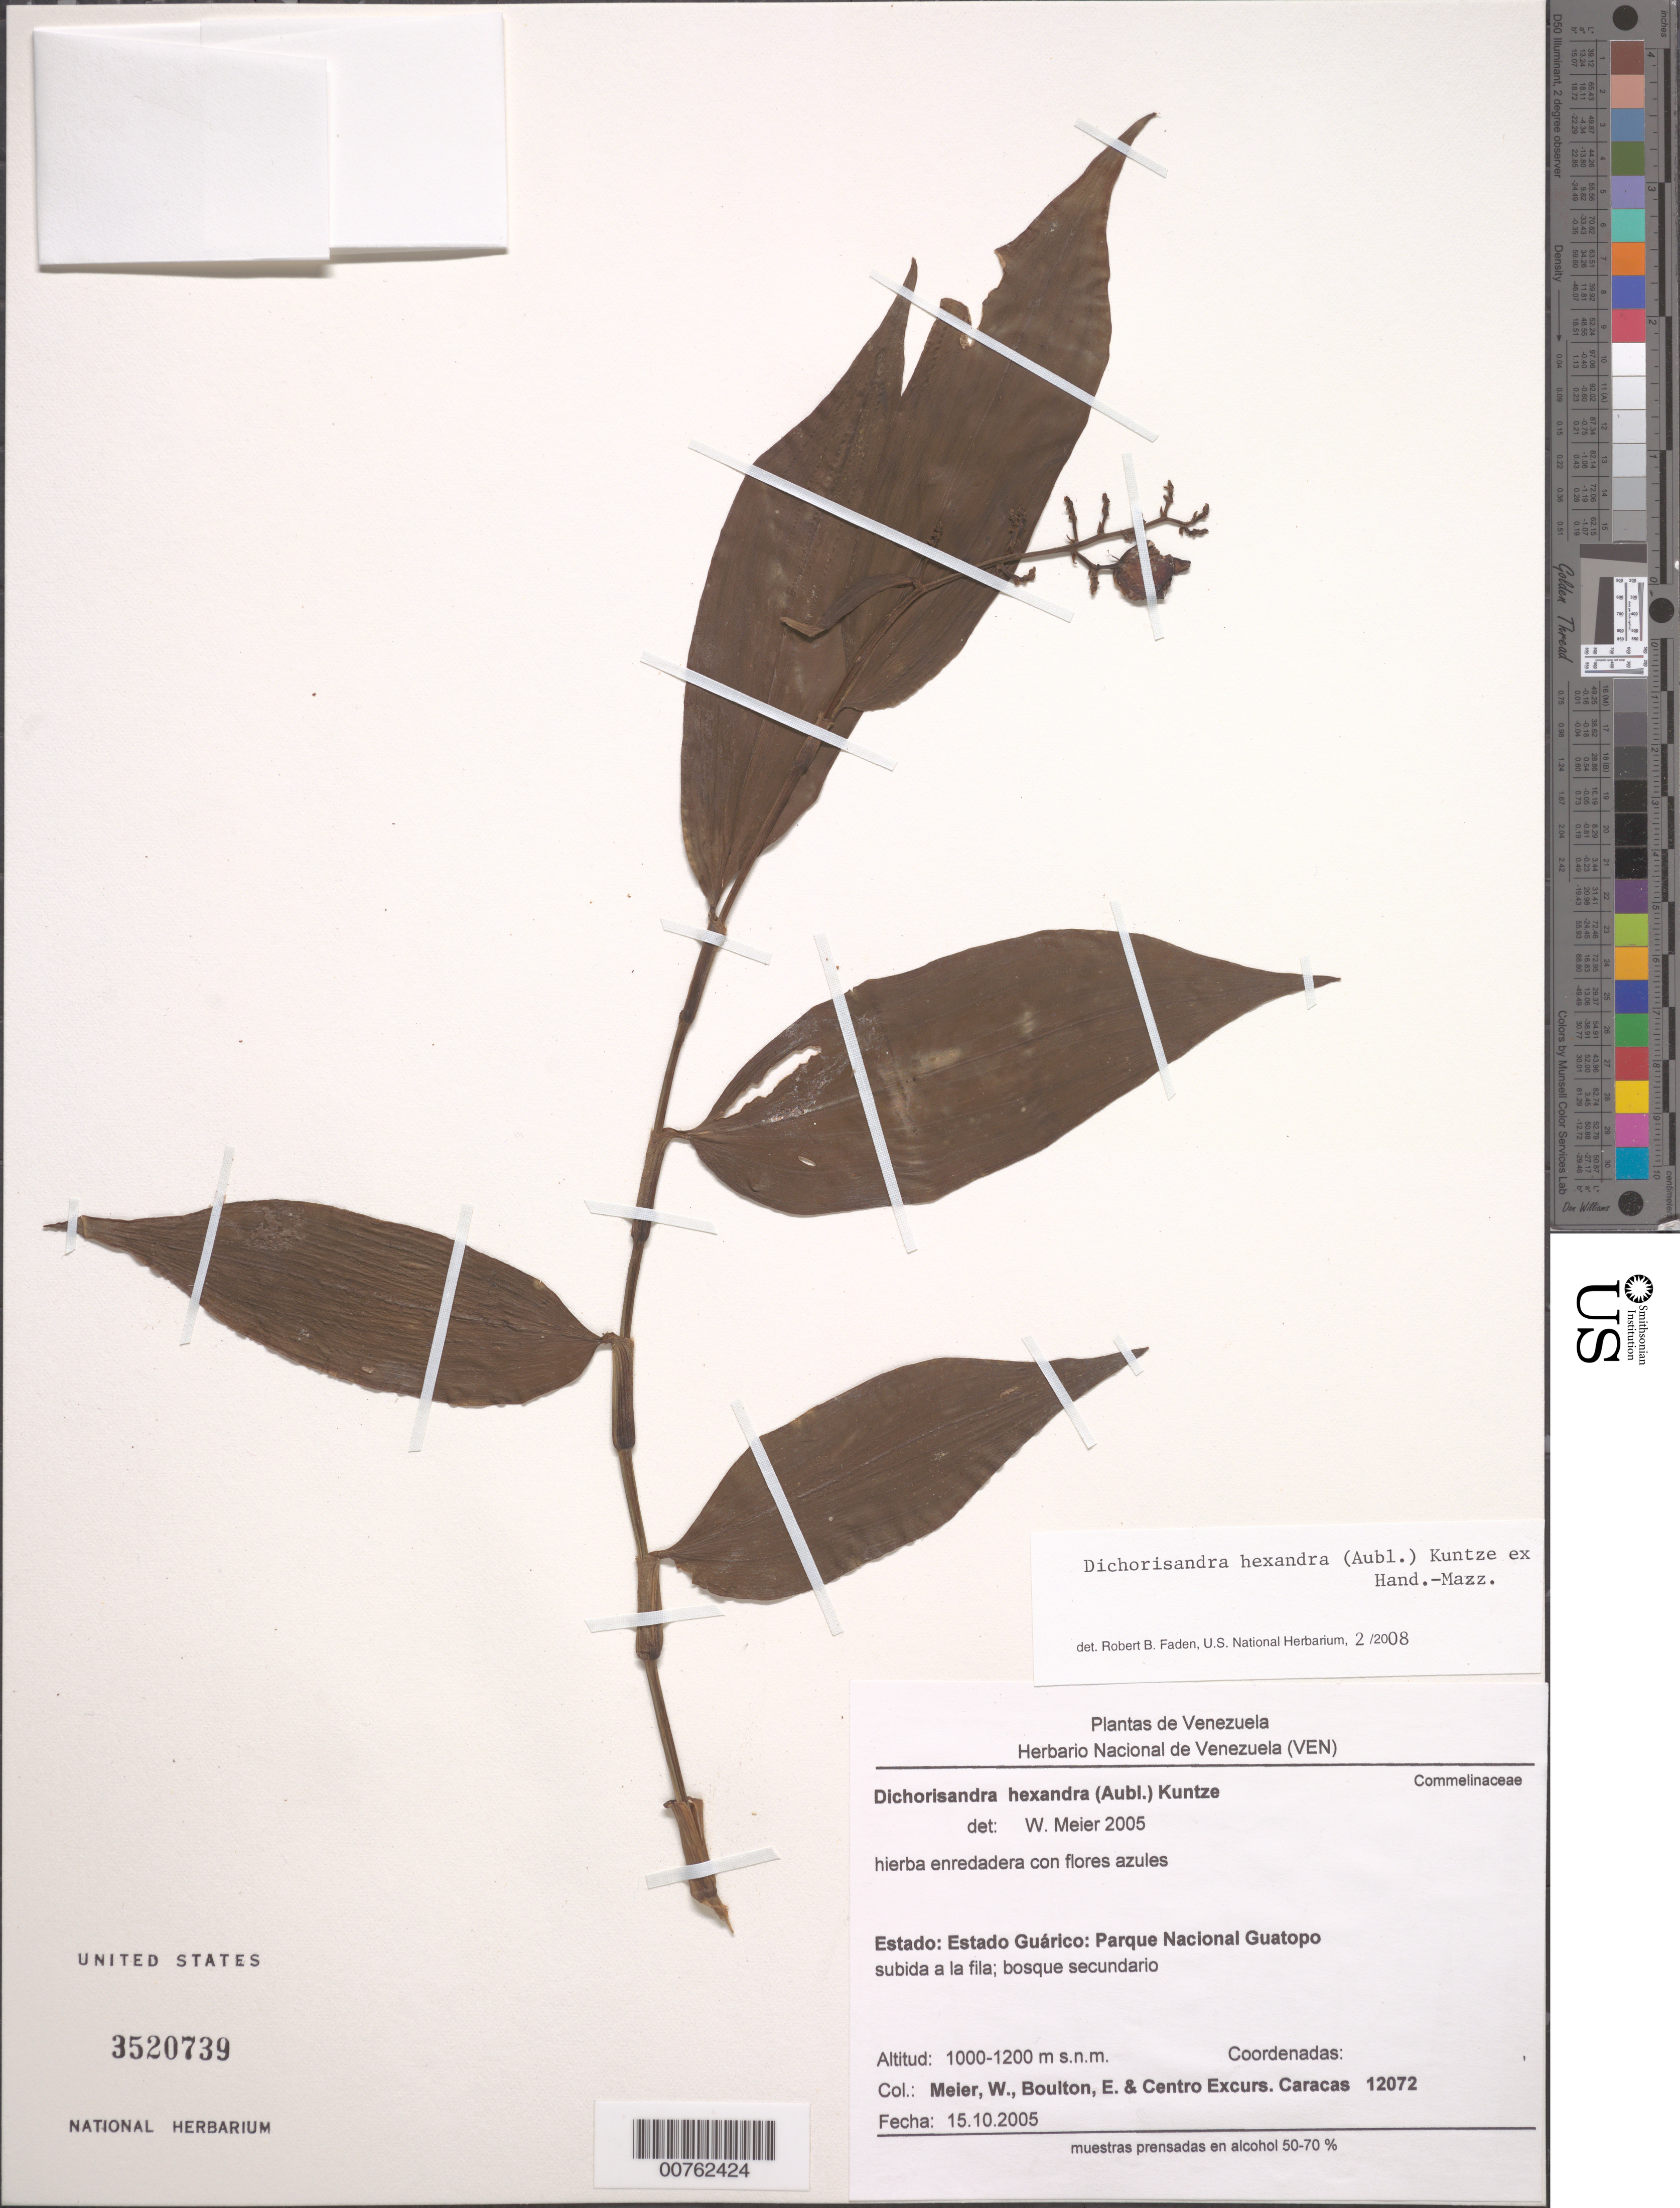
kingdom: Plantae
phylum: Tracheophyta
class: Liliopsida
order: Commelinales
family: Commelinaceae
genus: Dichorisandra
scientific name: Dichorisandra hexandra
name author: (Aubl.) Standl.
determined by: Faden, Robert B., (US), Smithsonian Institution - National Museum of Natural History (UNITED STATES)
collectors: W. Meier, E. Boulton & Centro Excurs. Caracas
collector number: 12072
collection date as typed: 15 Oct 2005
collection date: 2005-10-15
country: Venezuela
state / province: Guárico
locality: Parque Nacional Guatopo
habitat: subida a la fila; bosque secundario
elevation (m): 1000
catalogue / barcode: US 3520739